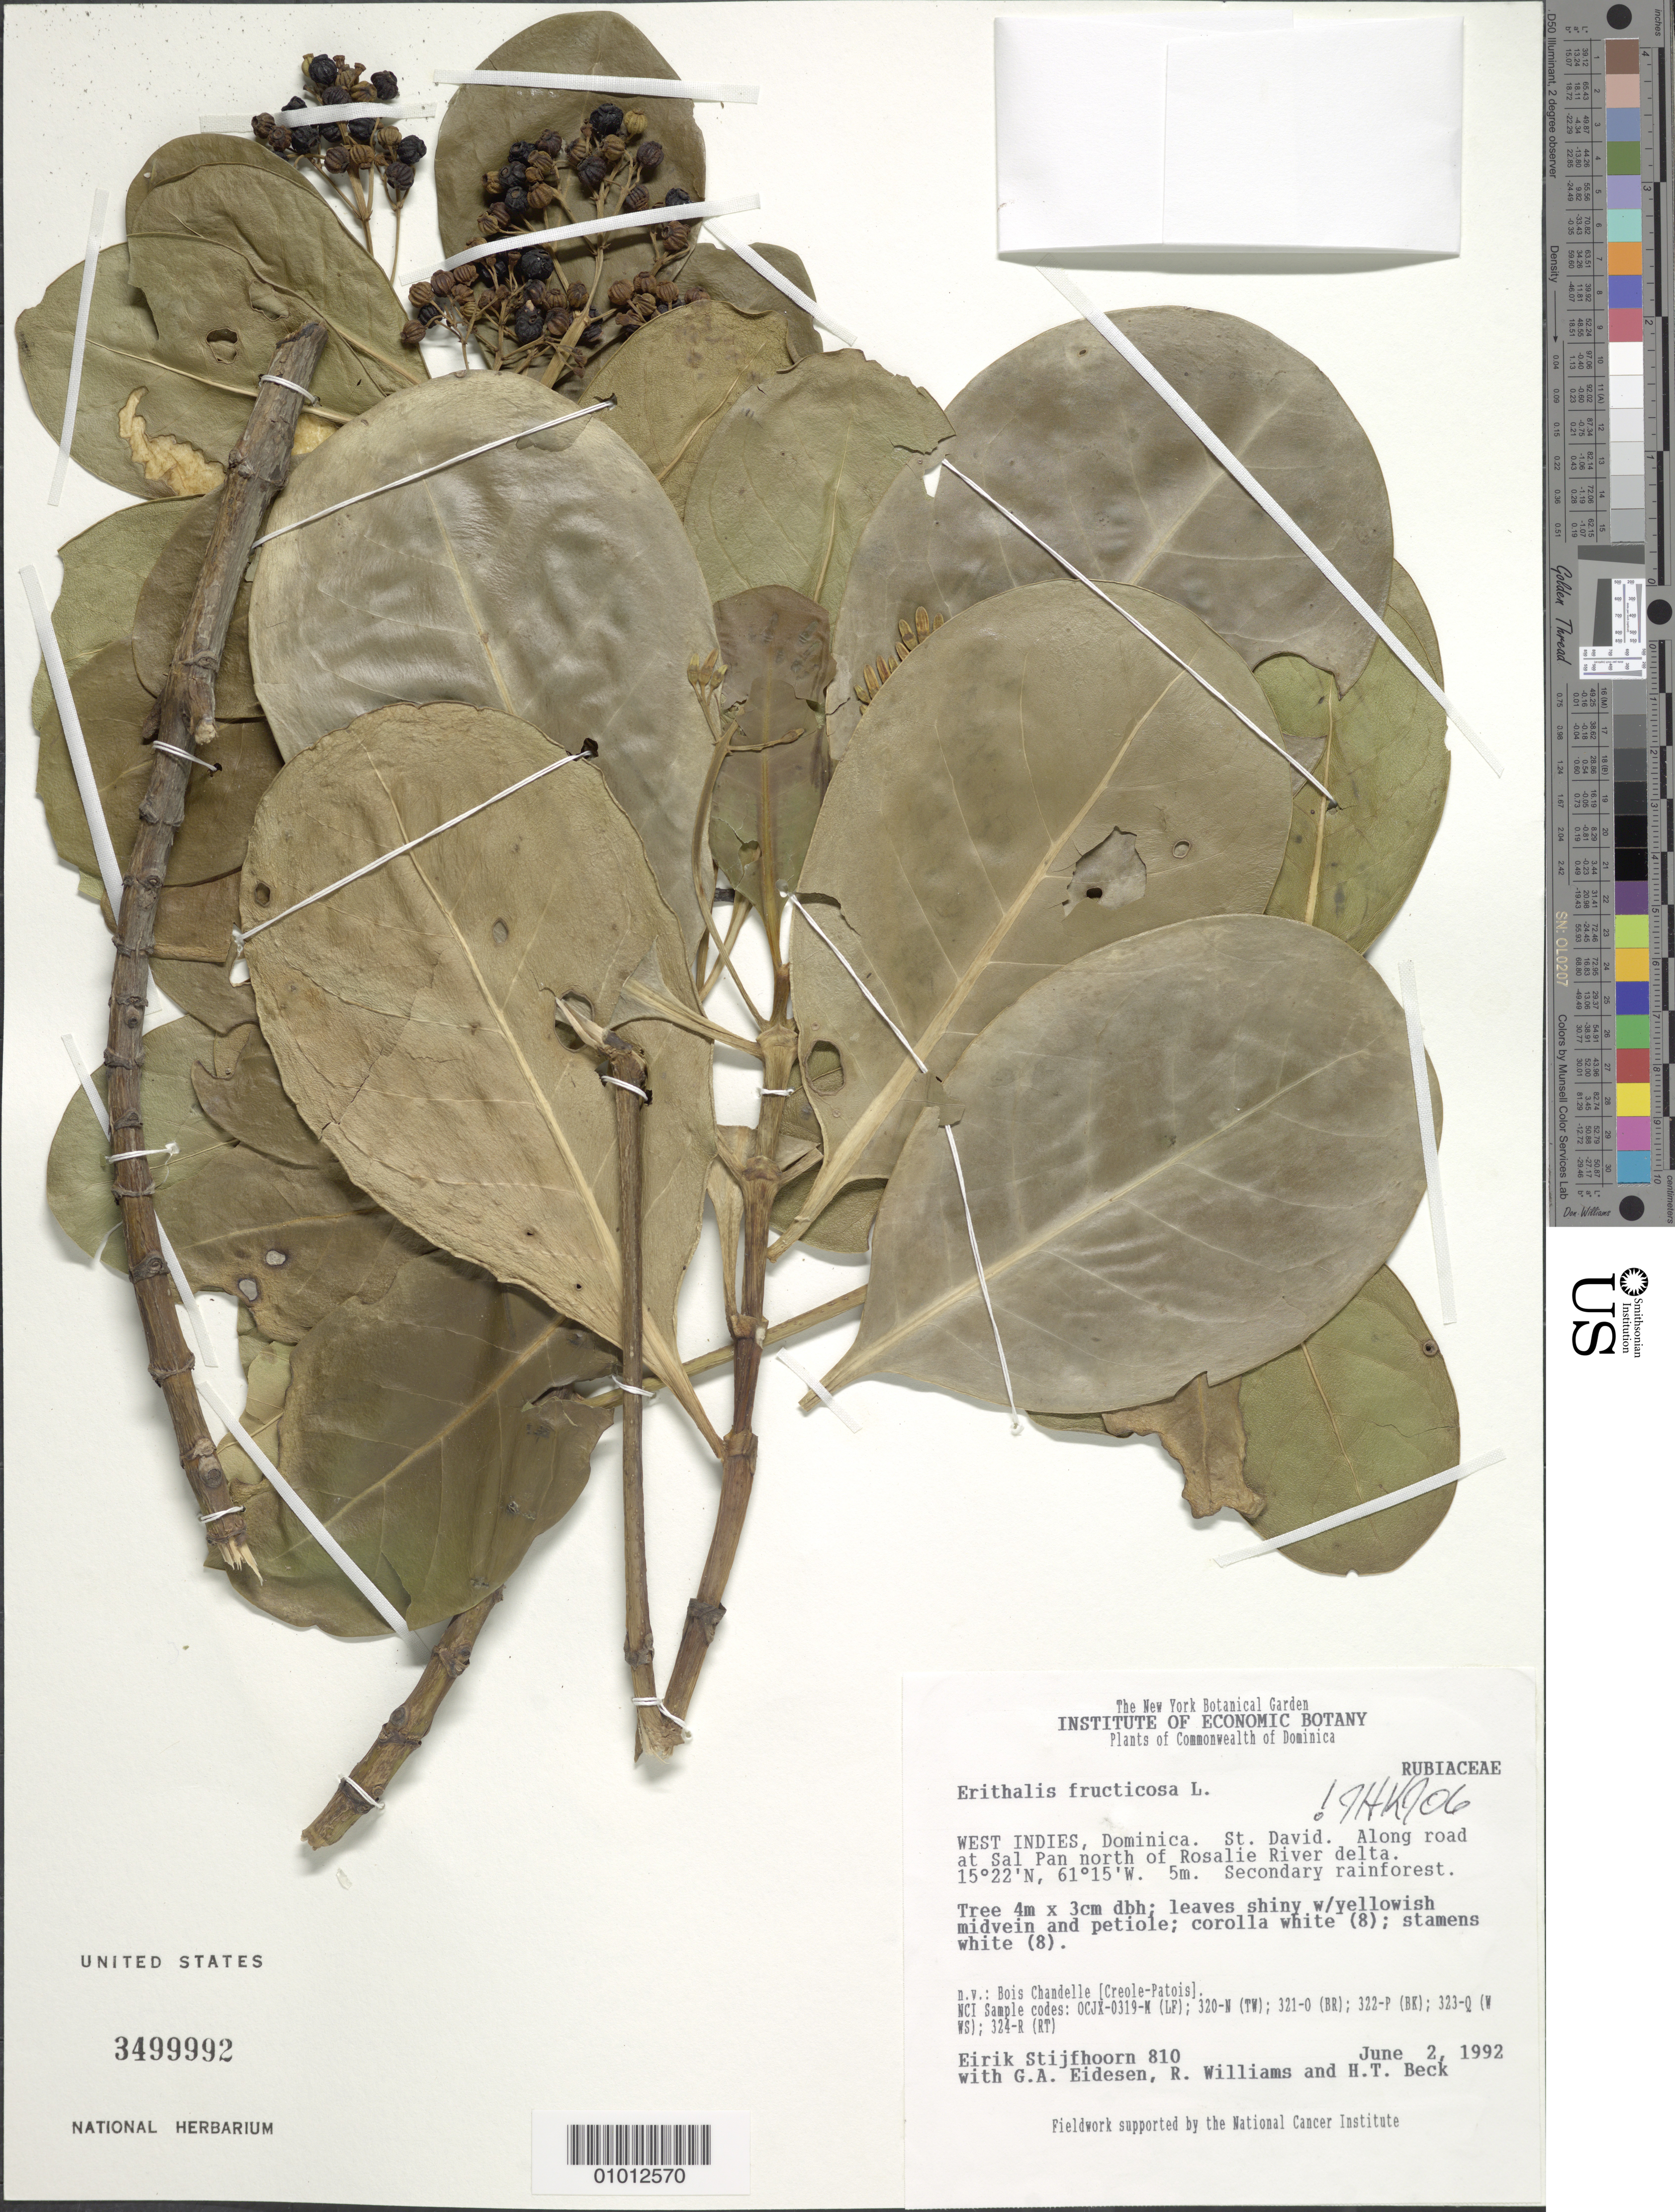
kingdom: Plantae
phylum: Tracheophyta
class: Magnoliopsida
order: Gentianales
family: Rubiaceae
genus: Erithalis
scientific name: Erithalis fruticosa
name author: L.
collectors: E. Stijfhoorn, G. Eidesen, R. Williams & H. T. Beck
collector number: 810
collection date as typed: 02 Jun 1992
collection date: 1992-06-02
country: Dominica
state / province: St. David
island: Dominica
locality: Along road at Sal Pan north of Rosalie river delta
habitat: Secondary rainforest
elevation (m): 5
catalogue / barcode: US 3499992